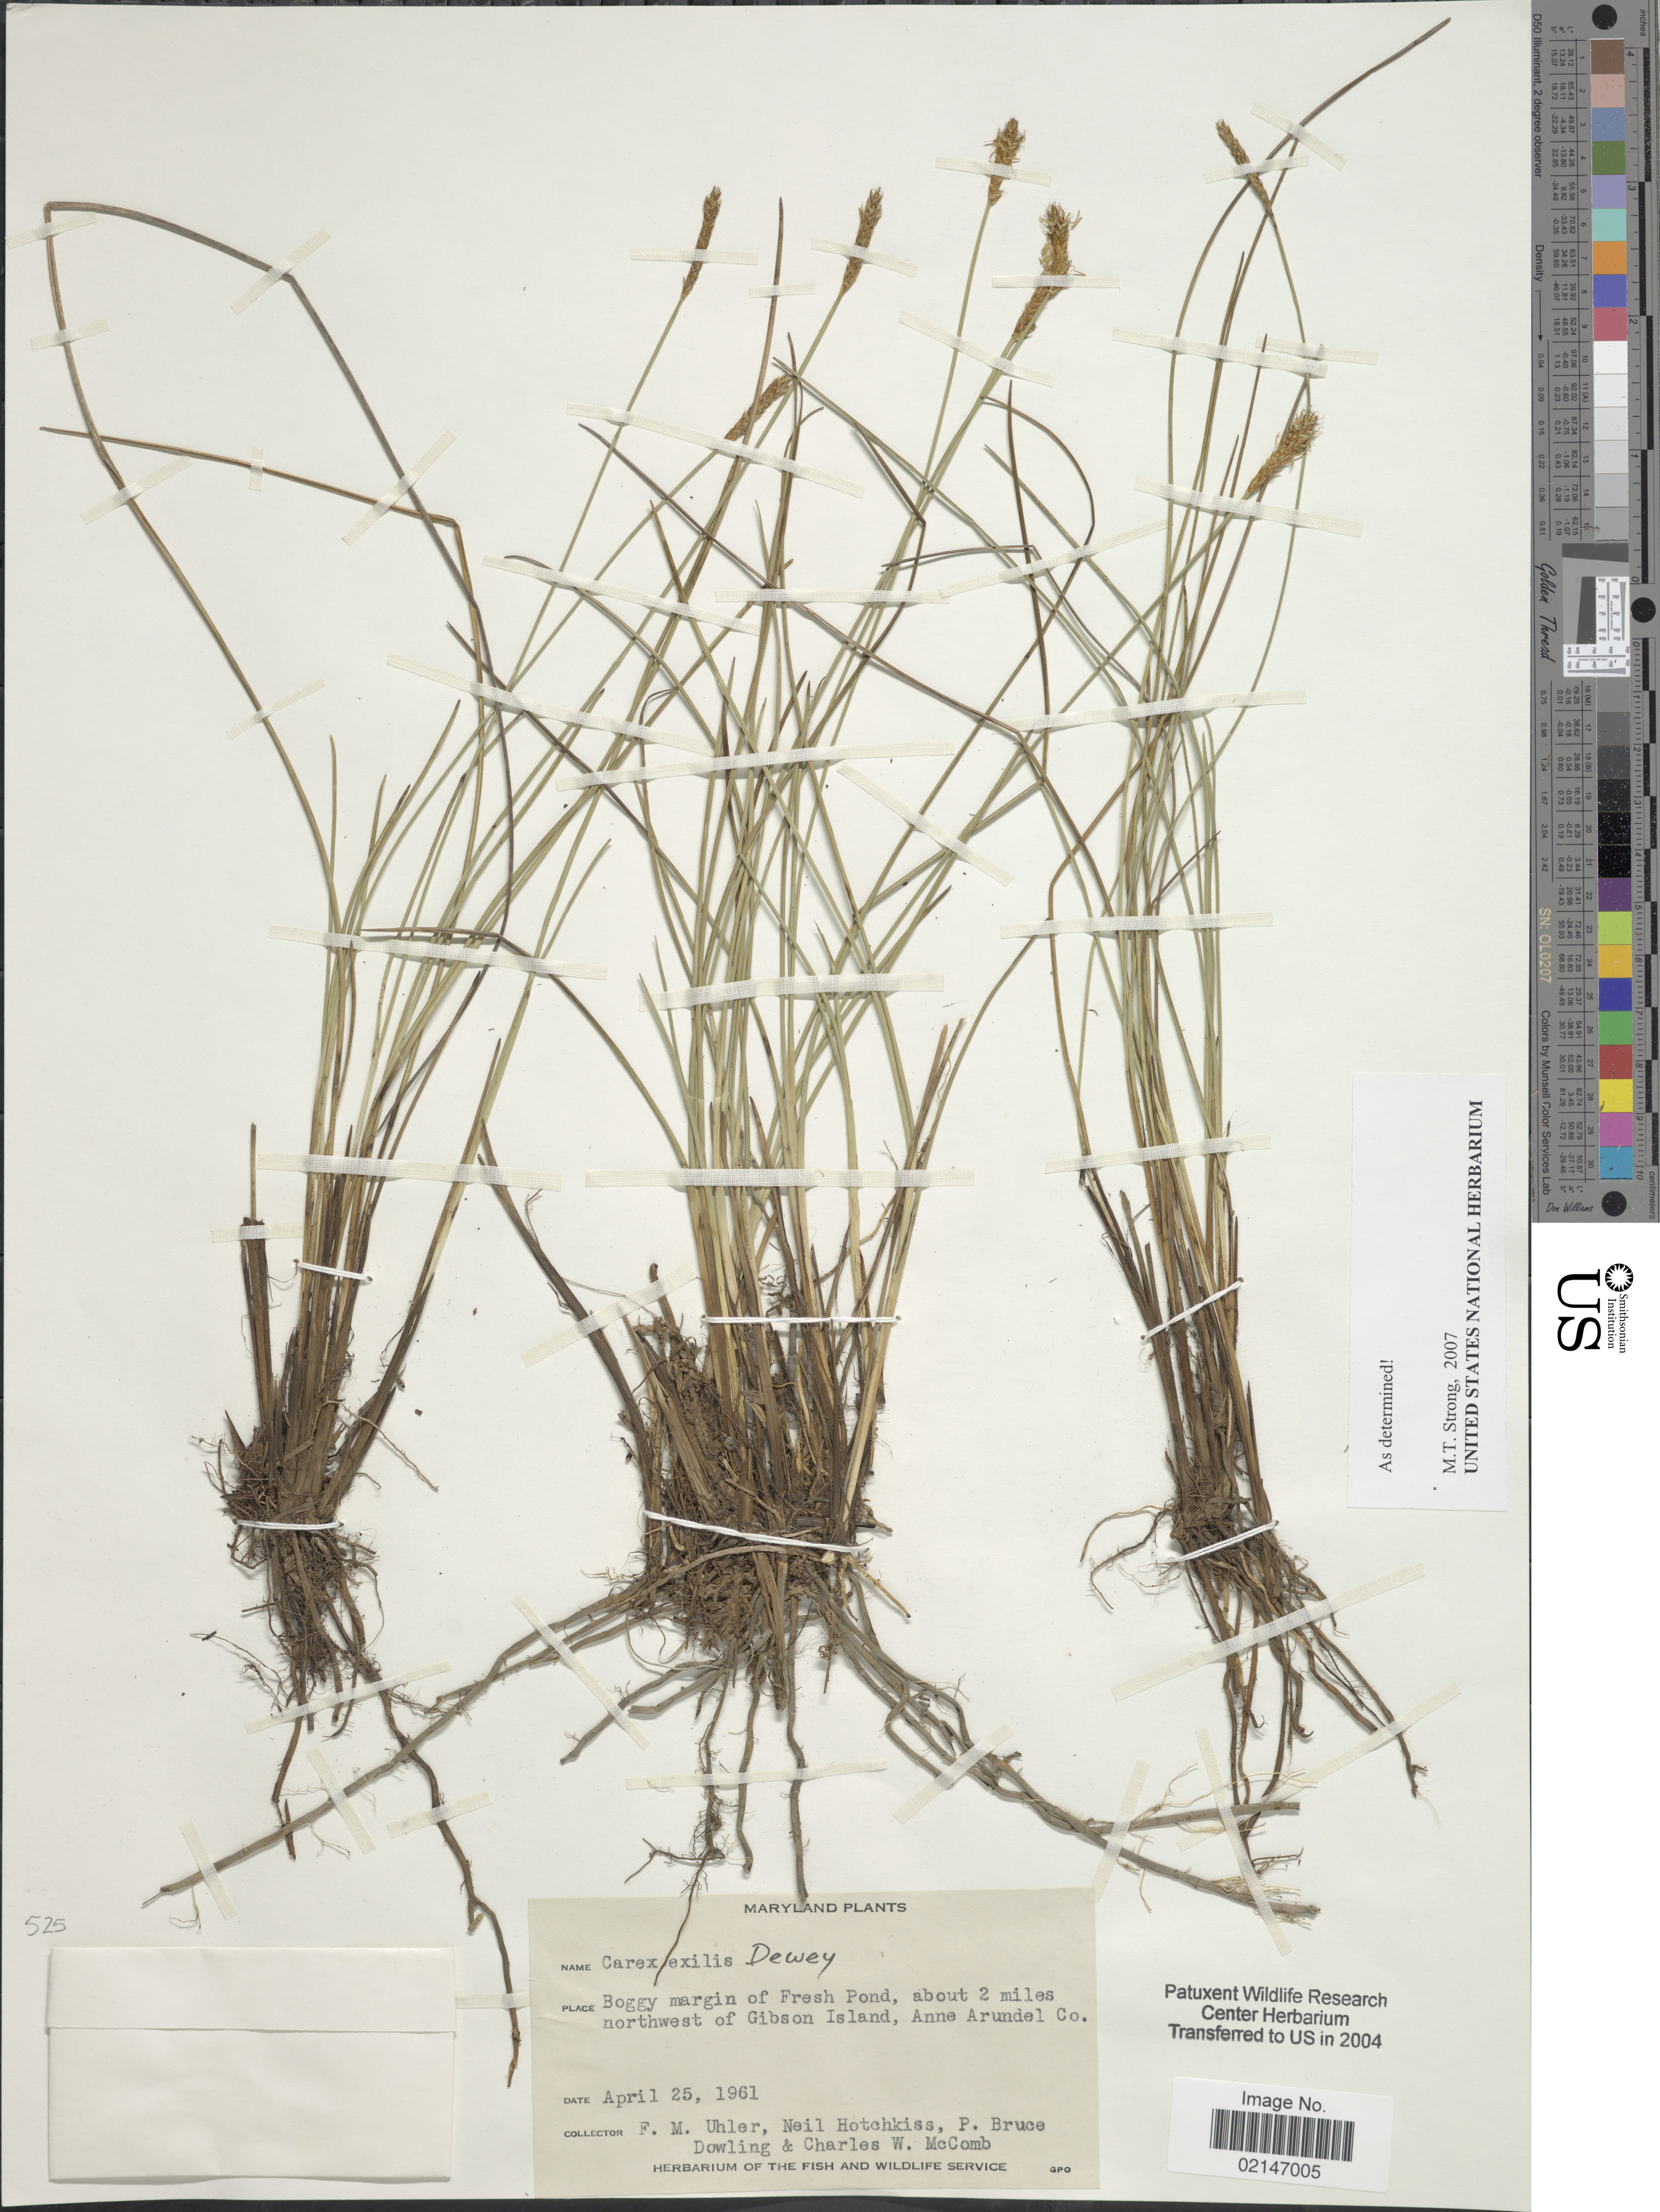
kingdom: Plantae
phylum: Tracheophyta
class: Liliopsida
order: Poales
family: Cyperaceae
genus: Carex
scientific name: Carex exilis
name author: Dewey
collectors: F. M. Uhler, N. Hotchkiss, P. Dowling & C. Mccombs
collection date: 1961-04-25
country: United States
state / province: Maryland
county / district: Anne Arundel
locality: Boggy margin of Fresh Pond, about 2 miles northwest of Gibson Island, Anne Arundel Co.